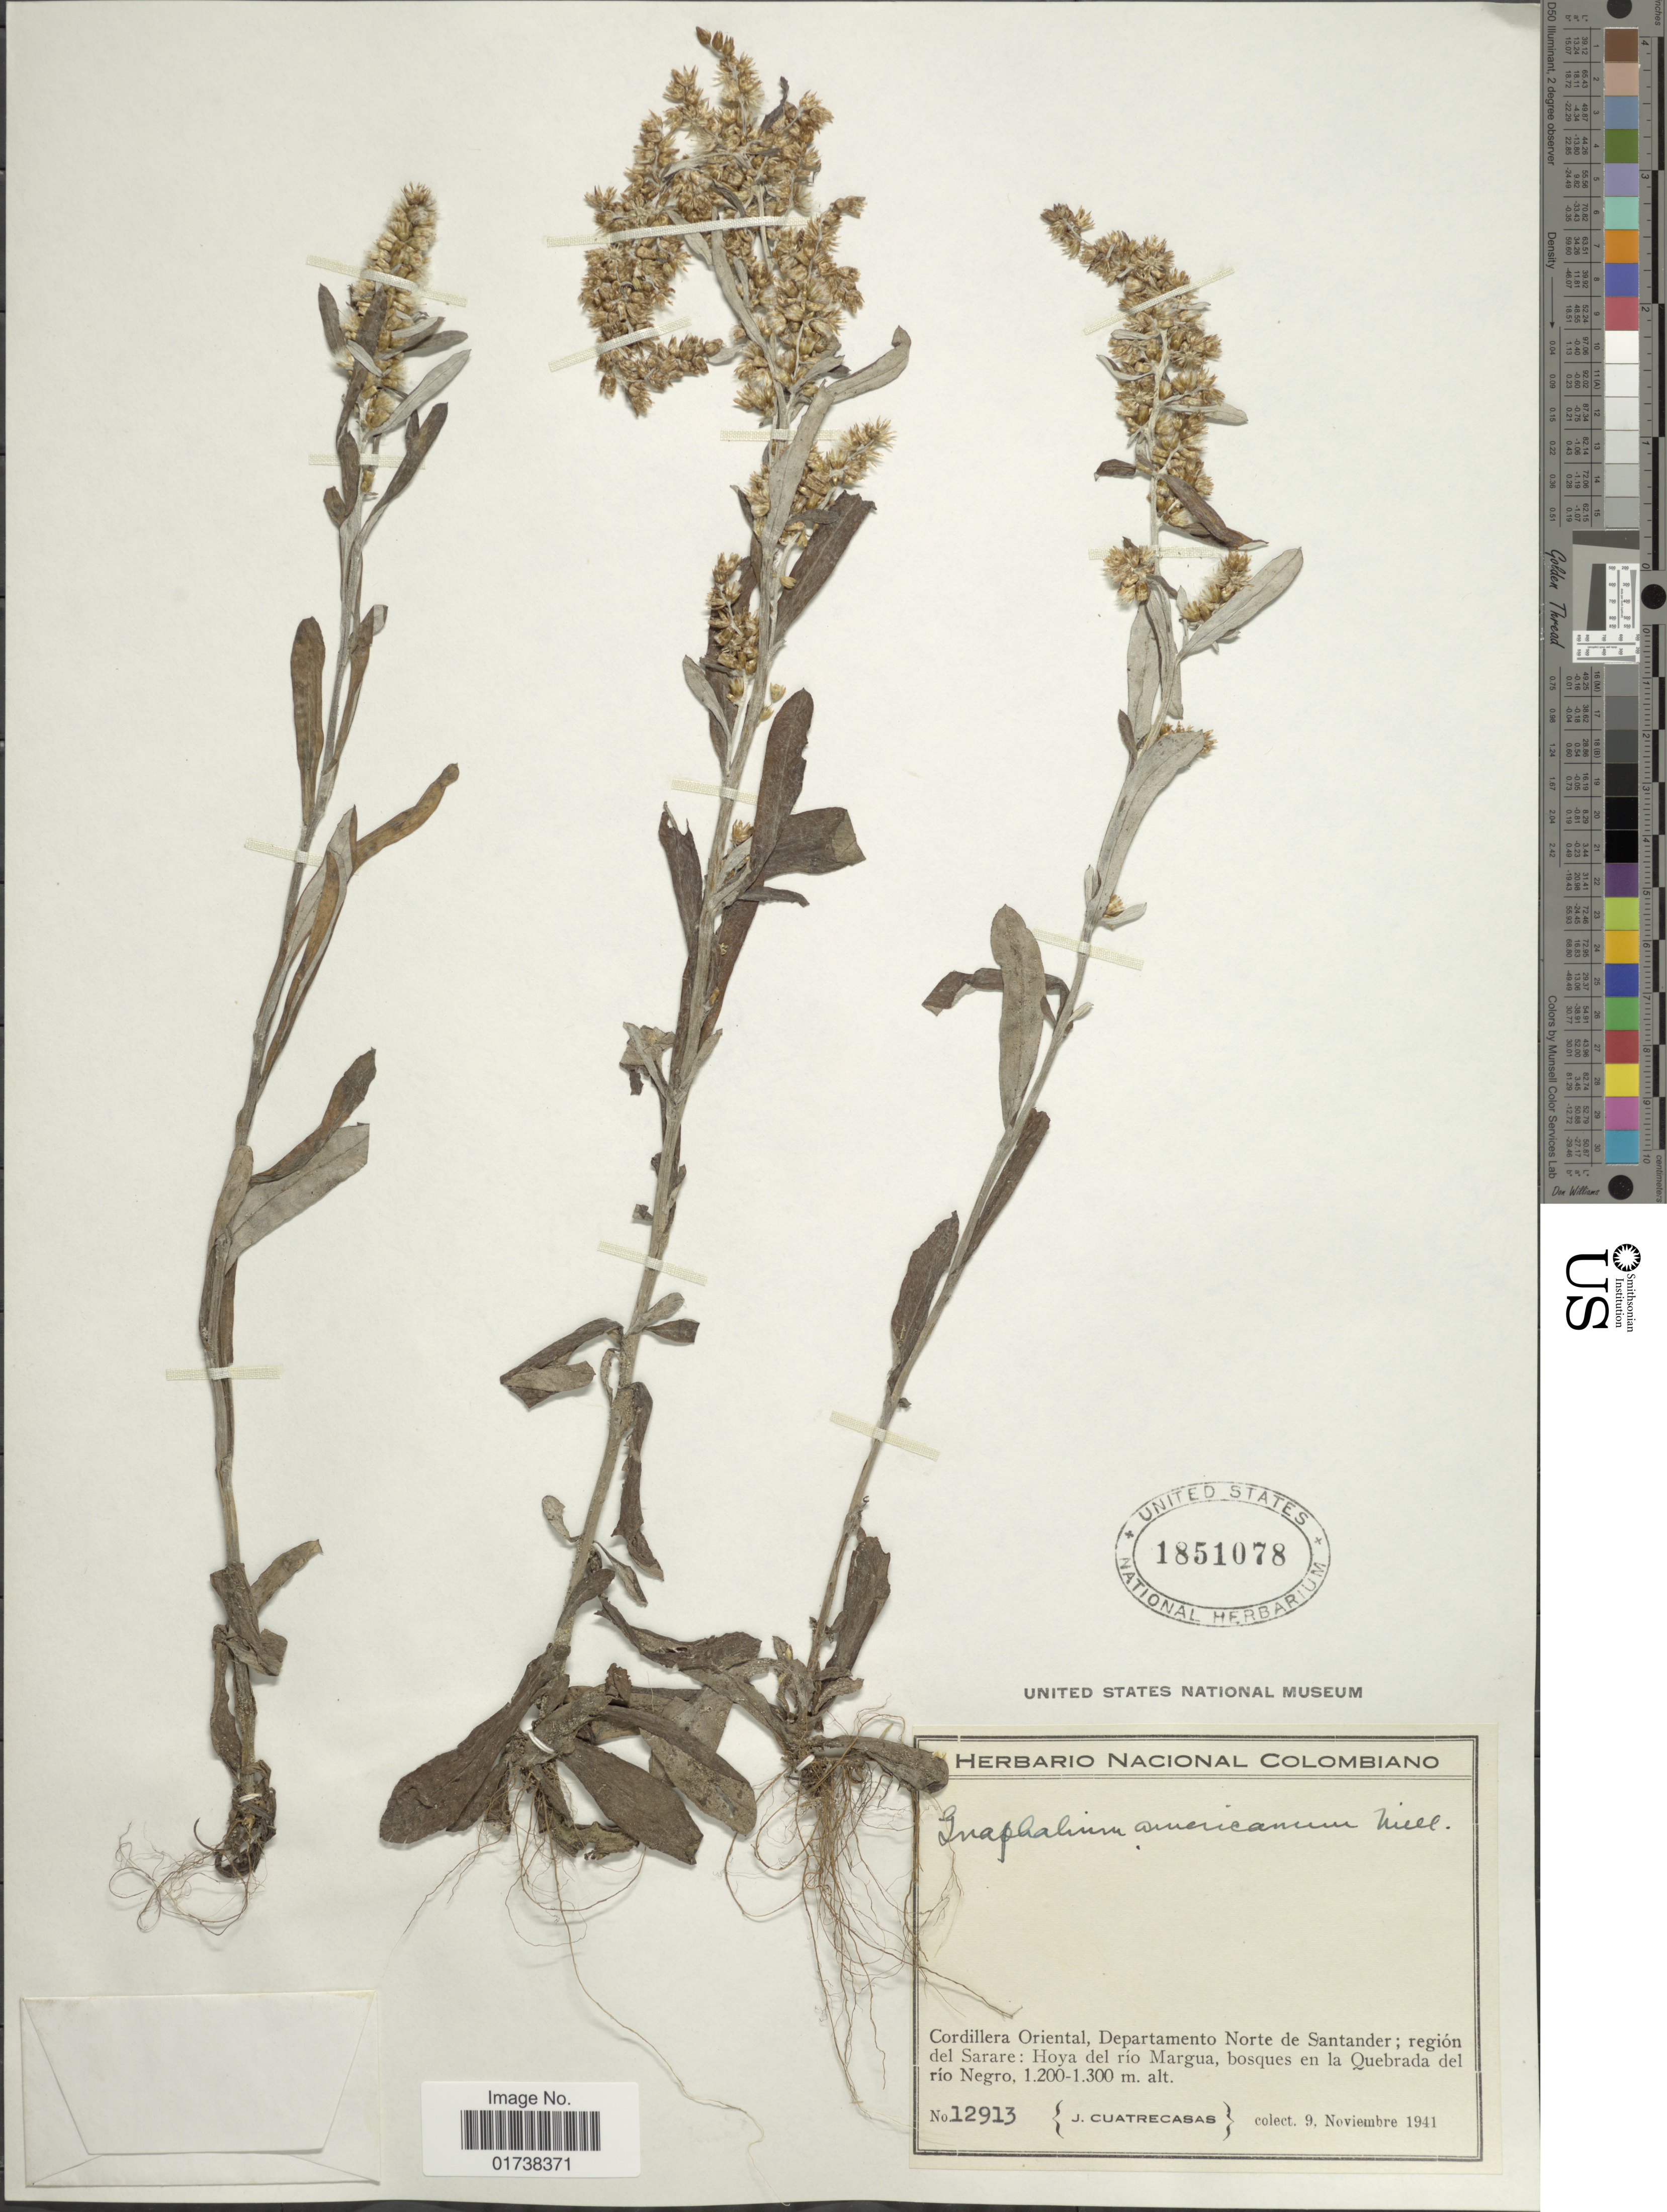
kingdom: Plantae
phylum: Tracheophyta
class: Magnoliopsida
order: Asterales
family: Asteraceae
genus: Gamochaeta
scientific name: Gamochaeta americana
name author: (Mill.) Wedd.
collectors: J. Cuatrecasas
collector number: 12913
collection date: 1941-11-09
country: Colombia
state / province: Norte de Santander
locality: Cordillera Oriental, Departamento Norte de Santander: region de Sarare: Hoya del Rio Margua, bosques en la Quebrada del rio Negro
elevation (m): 1200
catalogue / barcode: US 1851078